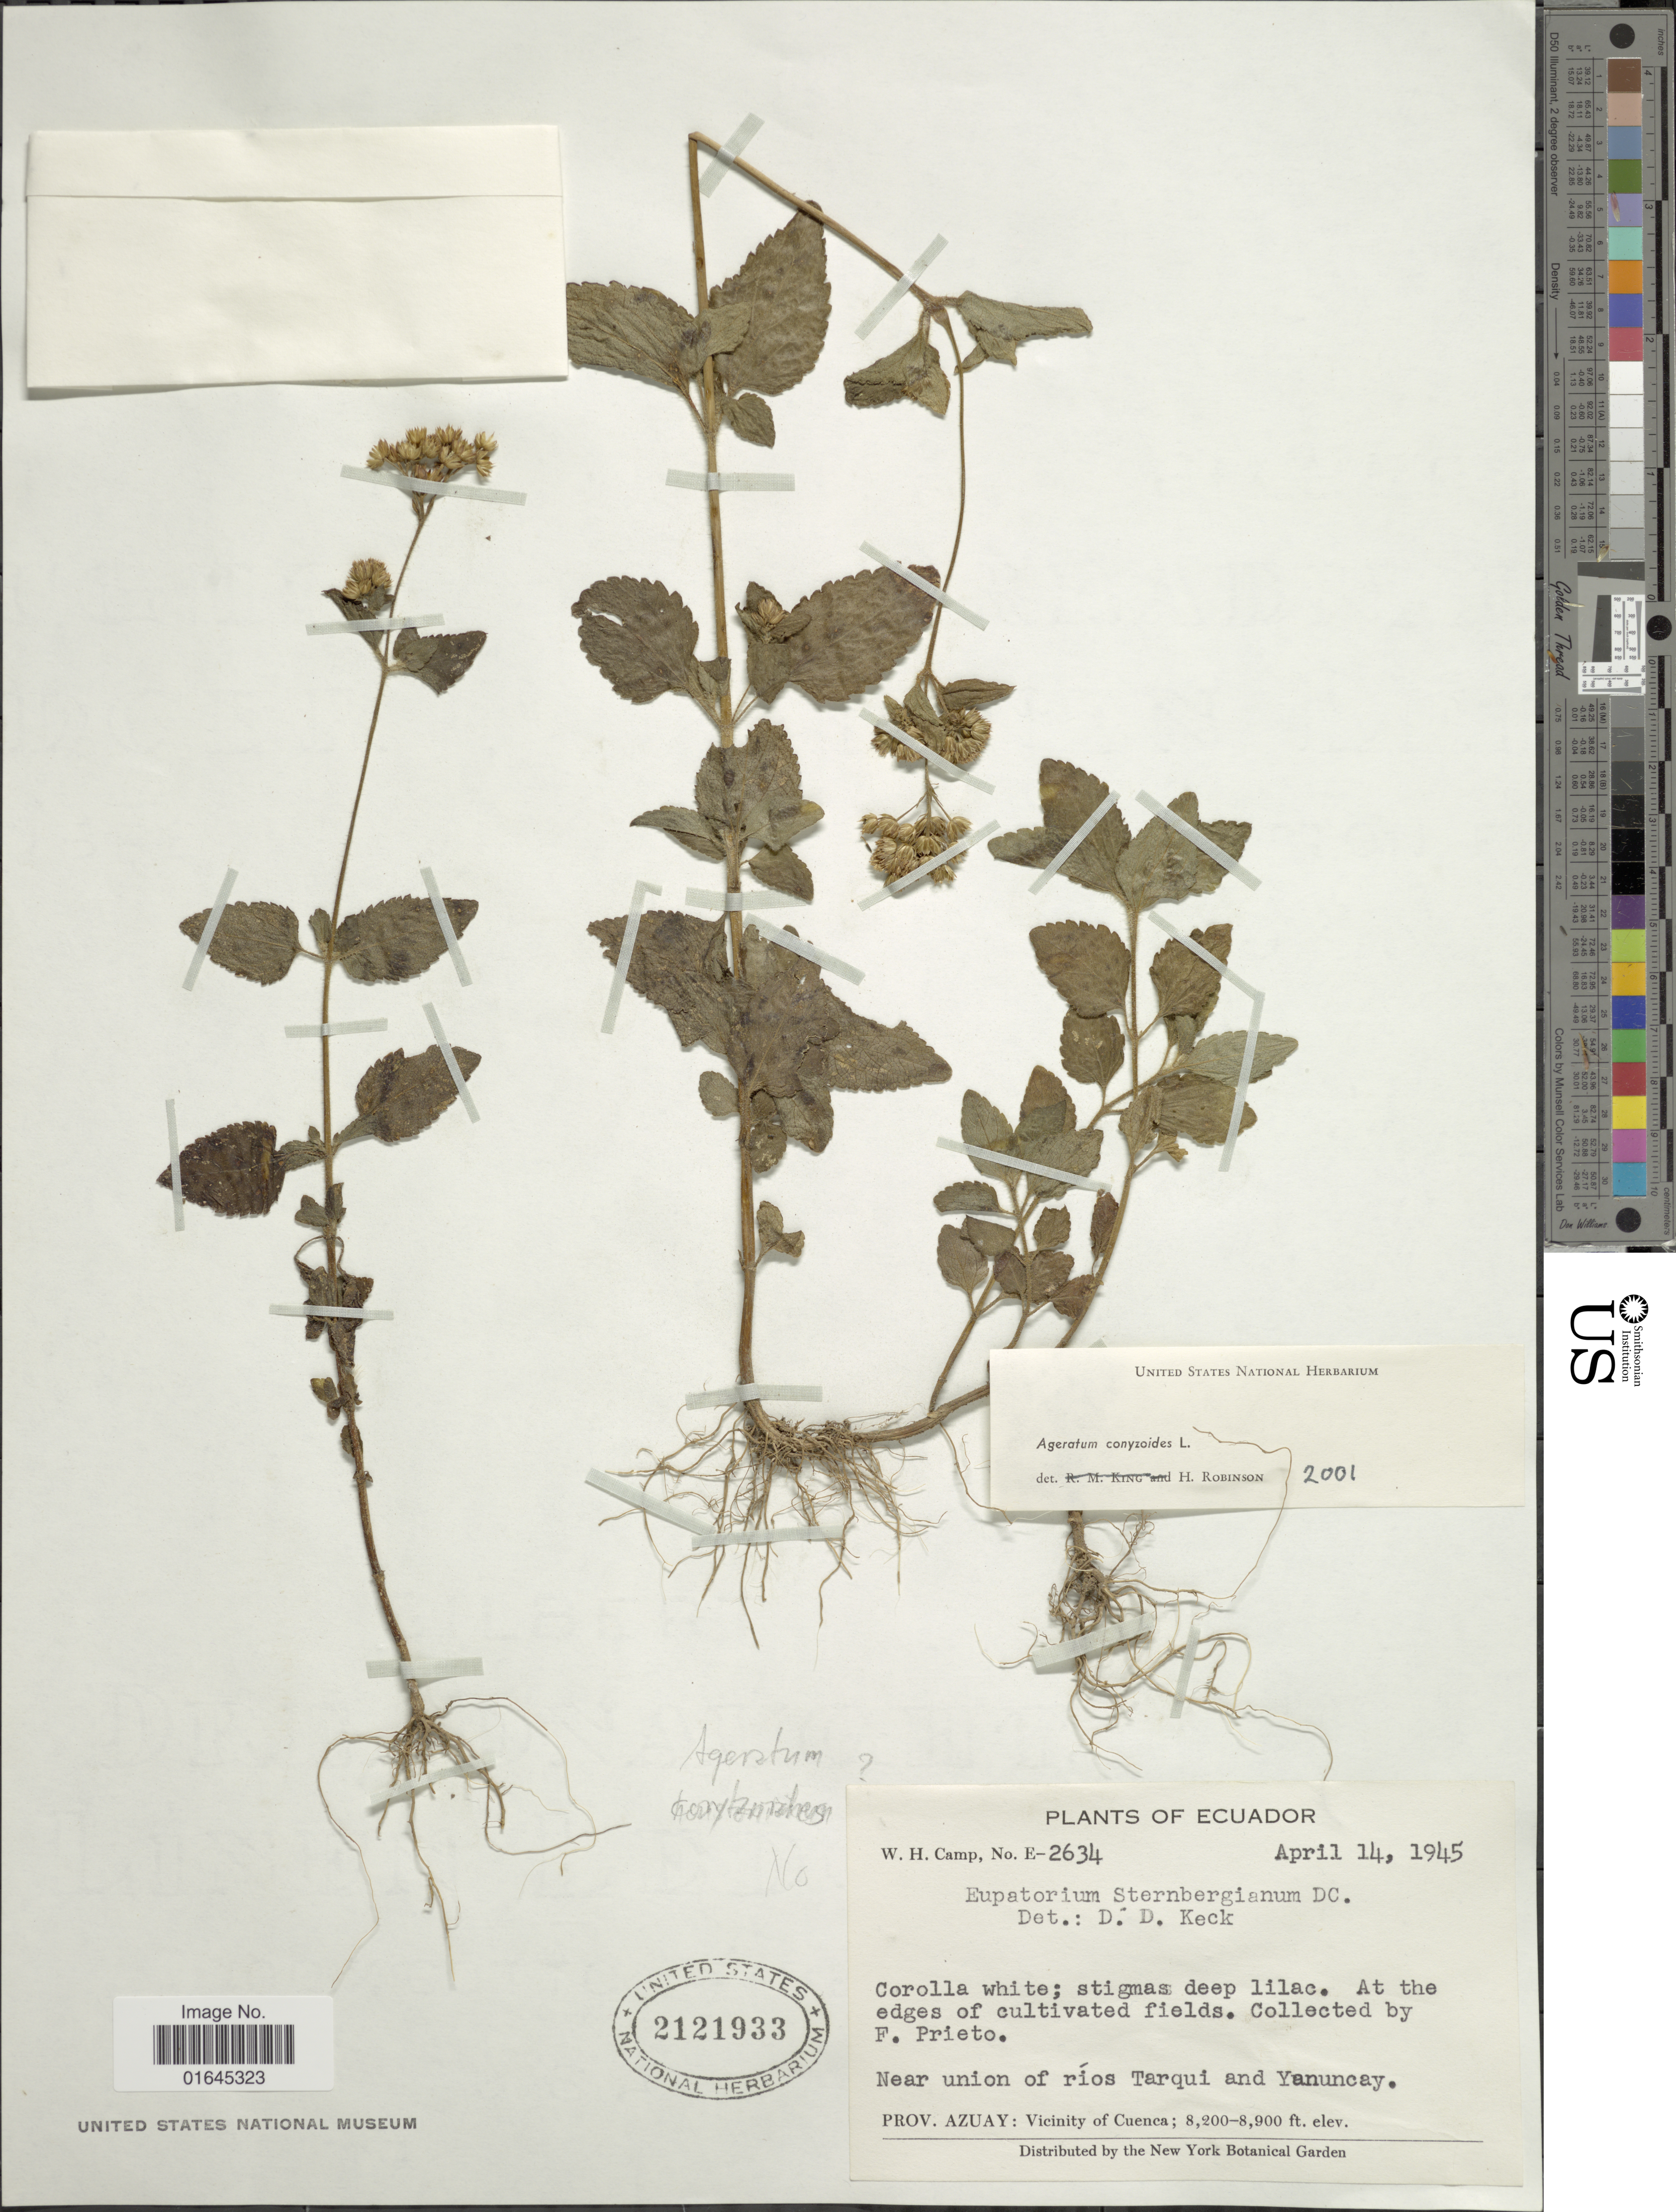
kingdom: Plantae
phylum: Tracheophyta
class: Magnoliopsida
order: Asterales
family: Asteraceae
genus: Ageratum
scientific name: Ageratum conyzoides subsp. conyzoides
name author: L.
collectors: F. Prieto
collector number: E-2634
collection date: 1945-04-14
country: Ecuador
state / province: Azuay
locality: Near union of ríos Tarqui and Yanuncay, Vicinity of Cuenca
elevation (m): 2499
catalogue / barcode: US 2121933